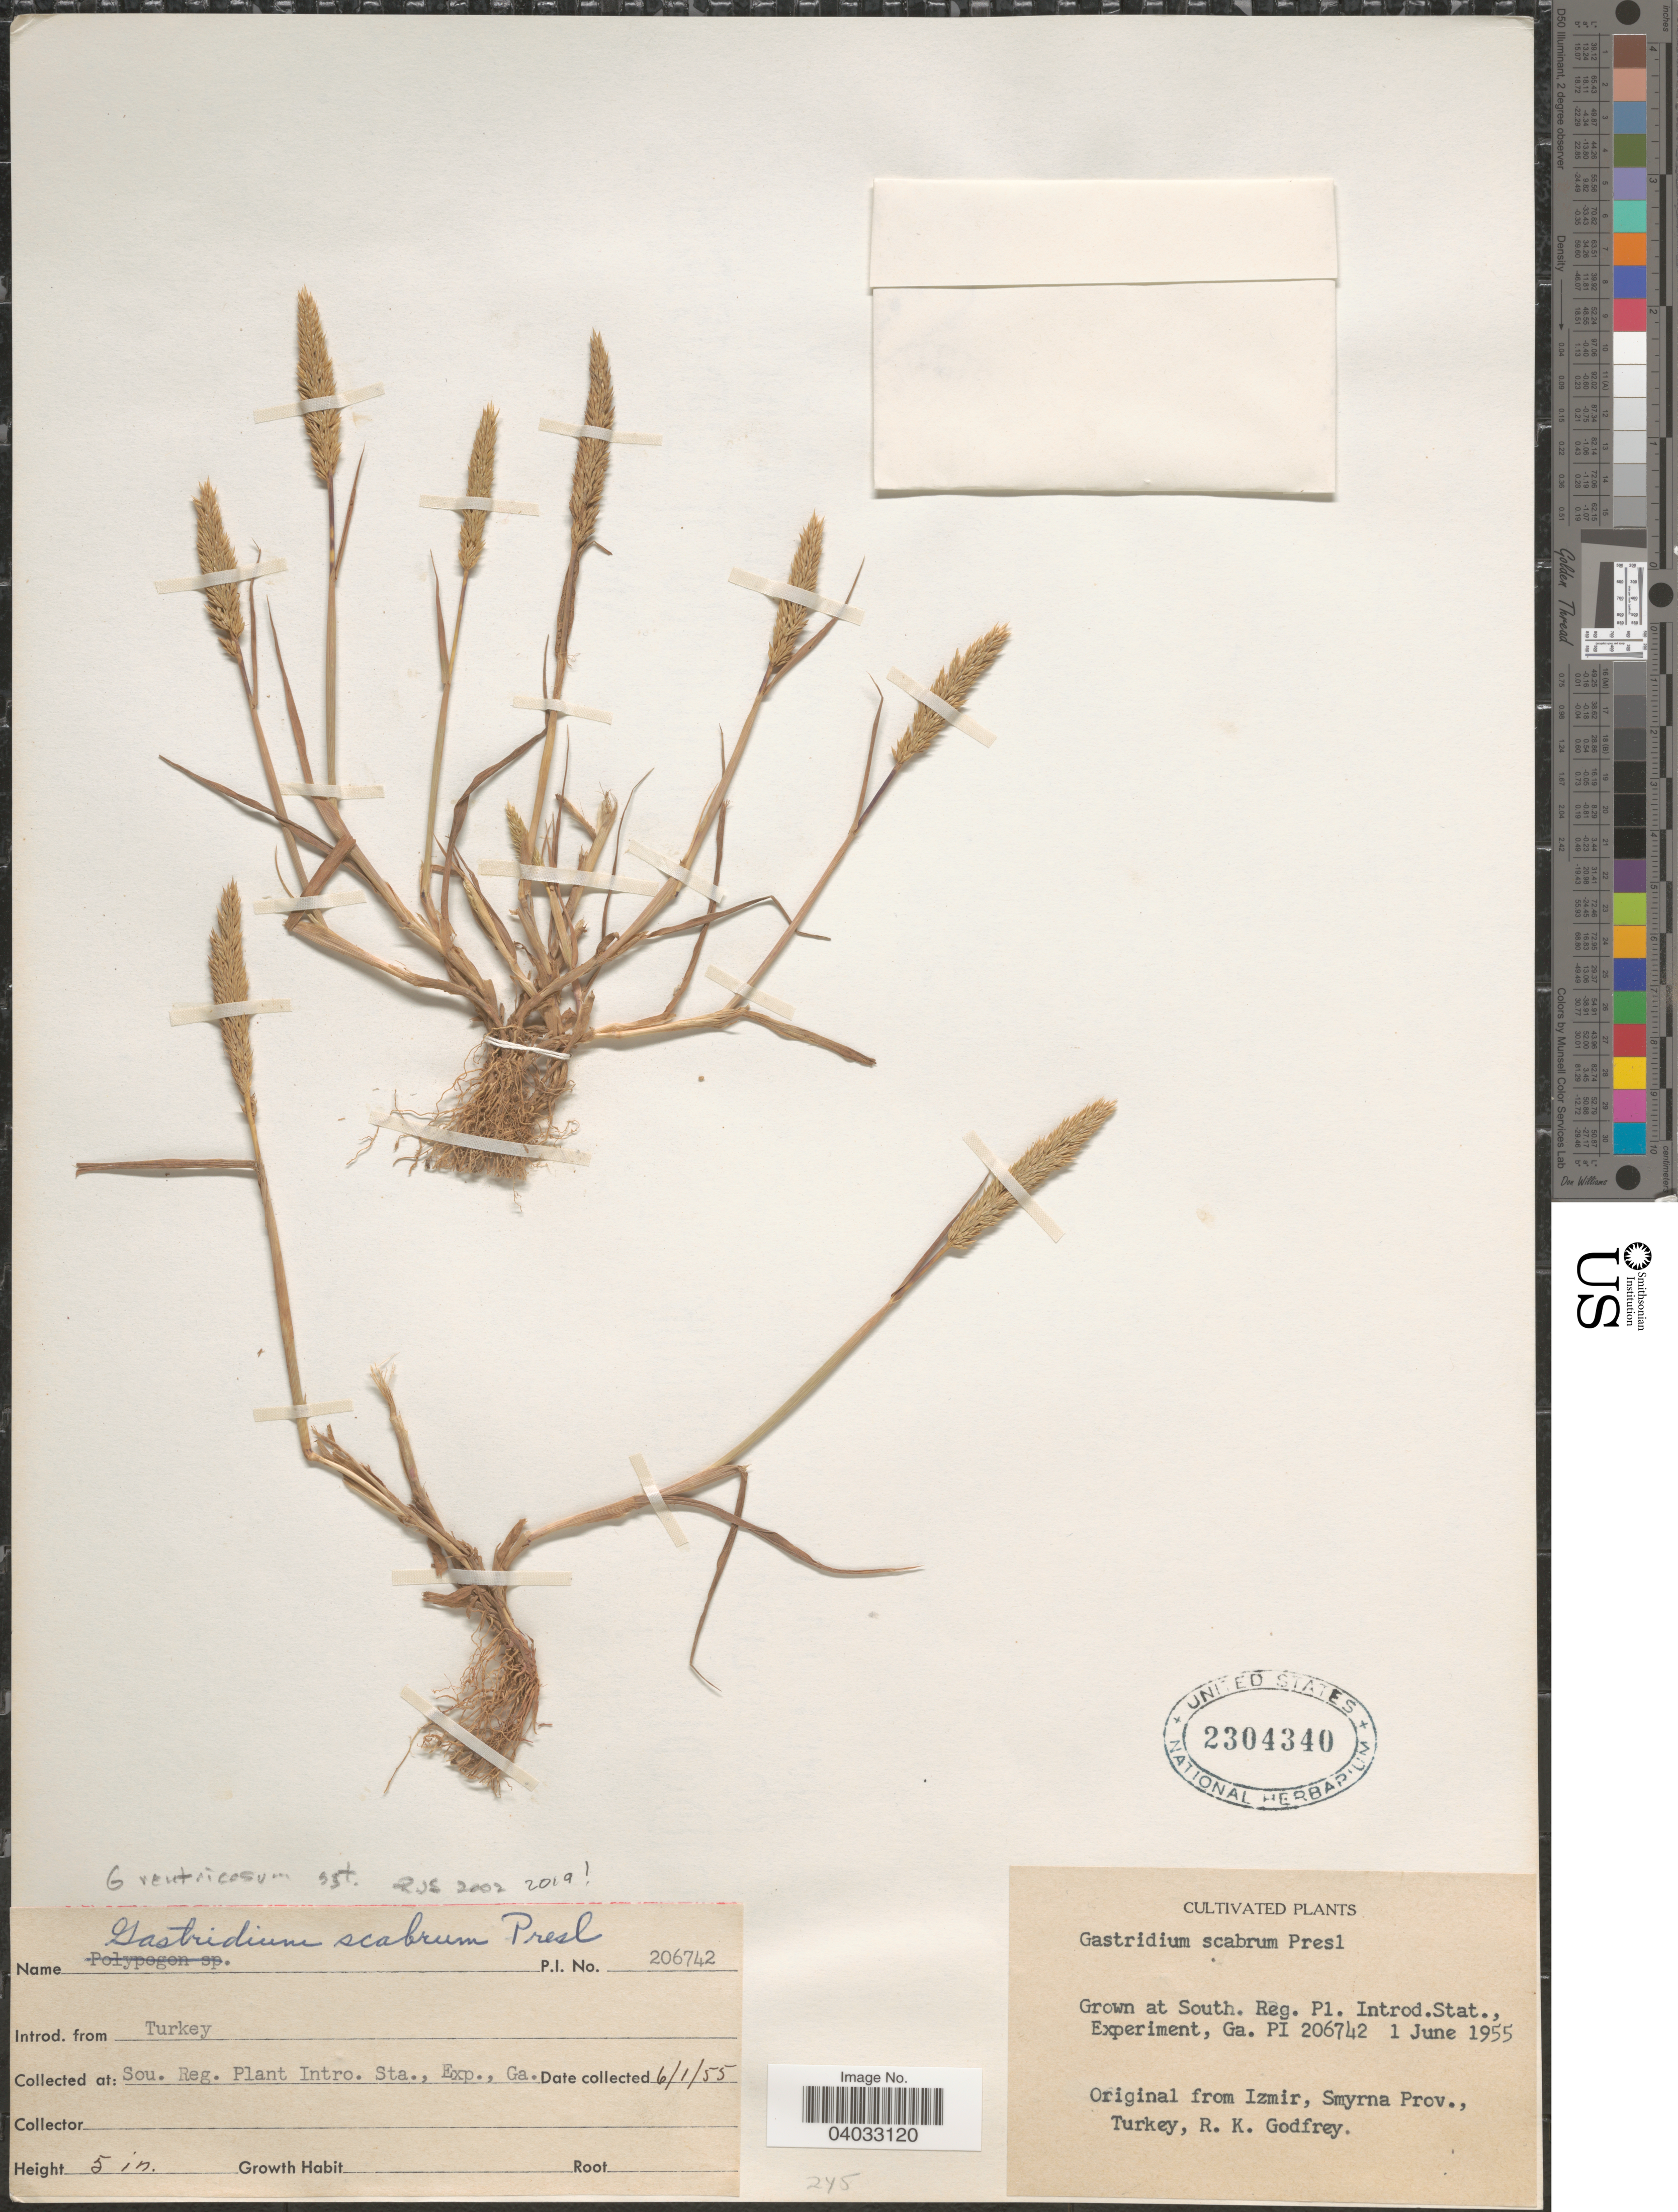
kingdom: Plantae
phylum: Tracheophyta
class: Liliopsida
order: Poales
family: Poaceae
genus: Gastridium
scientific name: Gastridium ventricosum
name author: (Gouan) Schinz & Thell.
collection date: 1955-06-01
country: United States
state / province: Georgia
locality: Sou. Reg. Plant Intro. Sta., Exp. At South. Reg. P1. Introd.Stat., Experiment.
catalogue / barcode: US 2304340